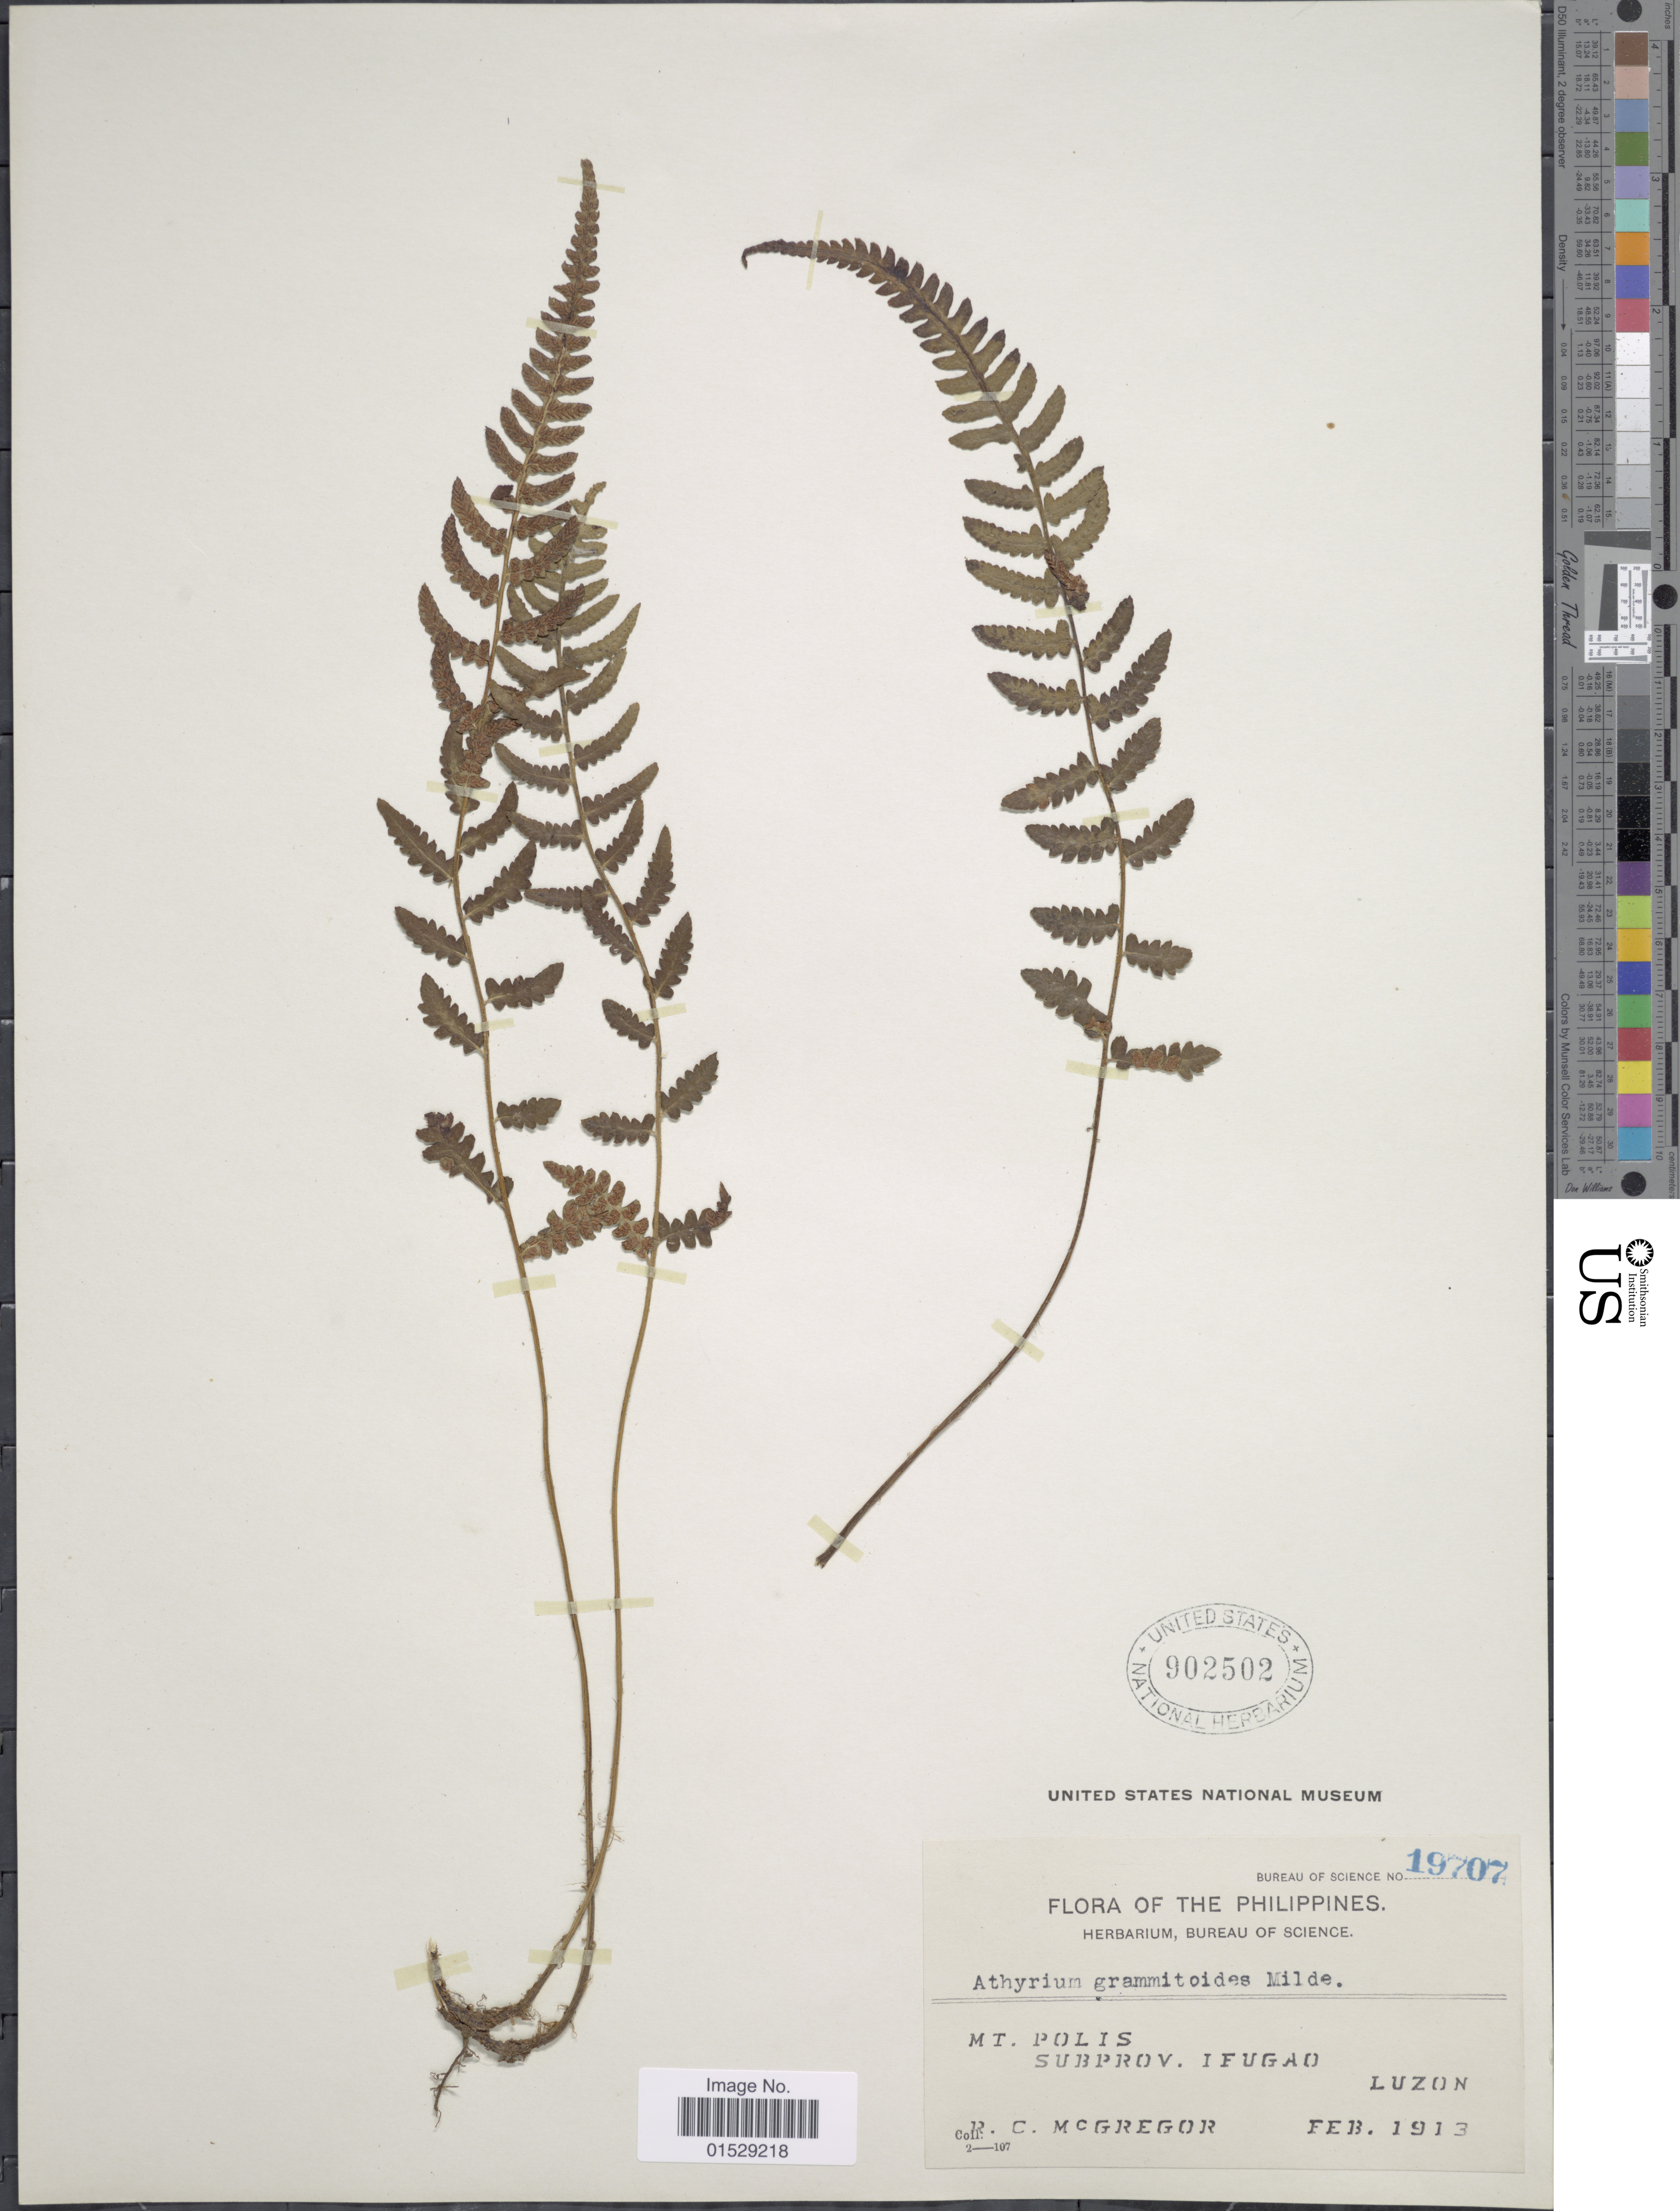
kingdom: Plantae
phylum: Tracheophyta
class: Polypodiopsida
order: Polypodiales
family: Athyriaceae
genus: Deparia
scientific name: Deparia petersenii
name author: (Kunze) M. Kato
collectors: R. C. McGregor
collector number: Bureau of Science 19707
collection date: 1913-02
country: Philippines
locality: Mt. Polis, Subprovince Ifugao, Luzon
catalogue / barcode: US 902502